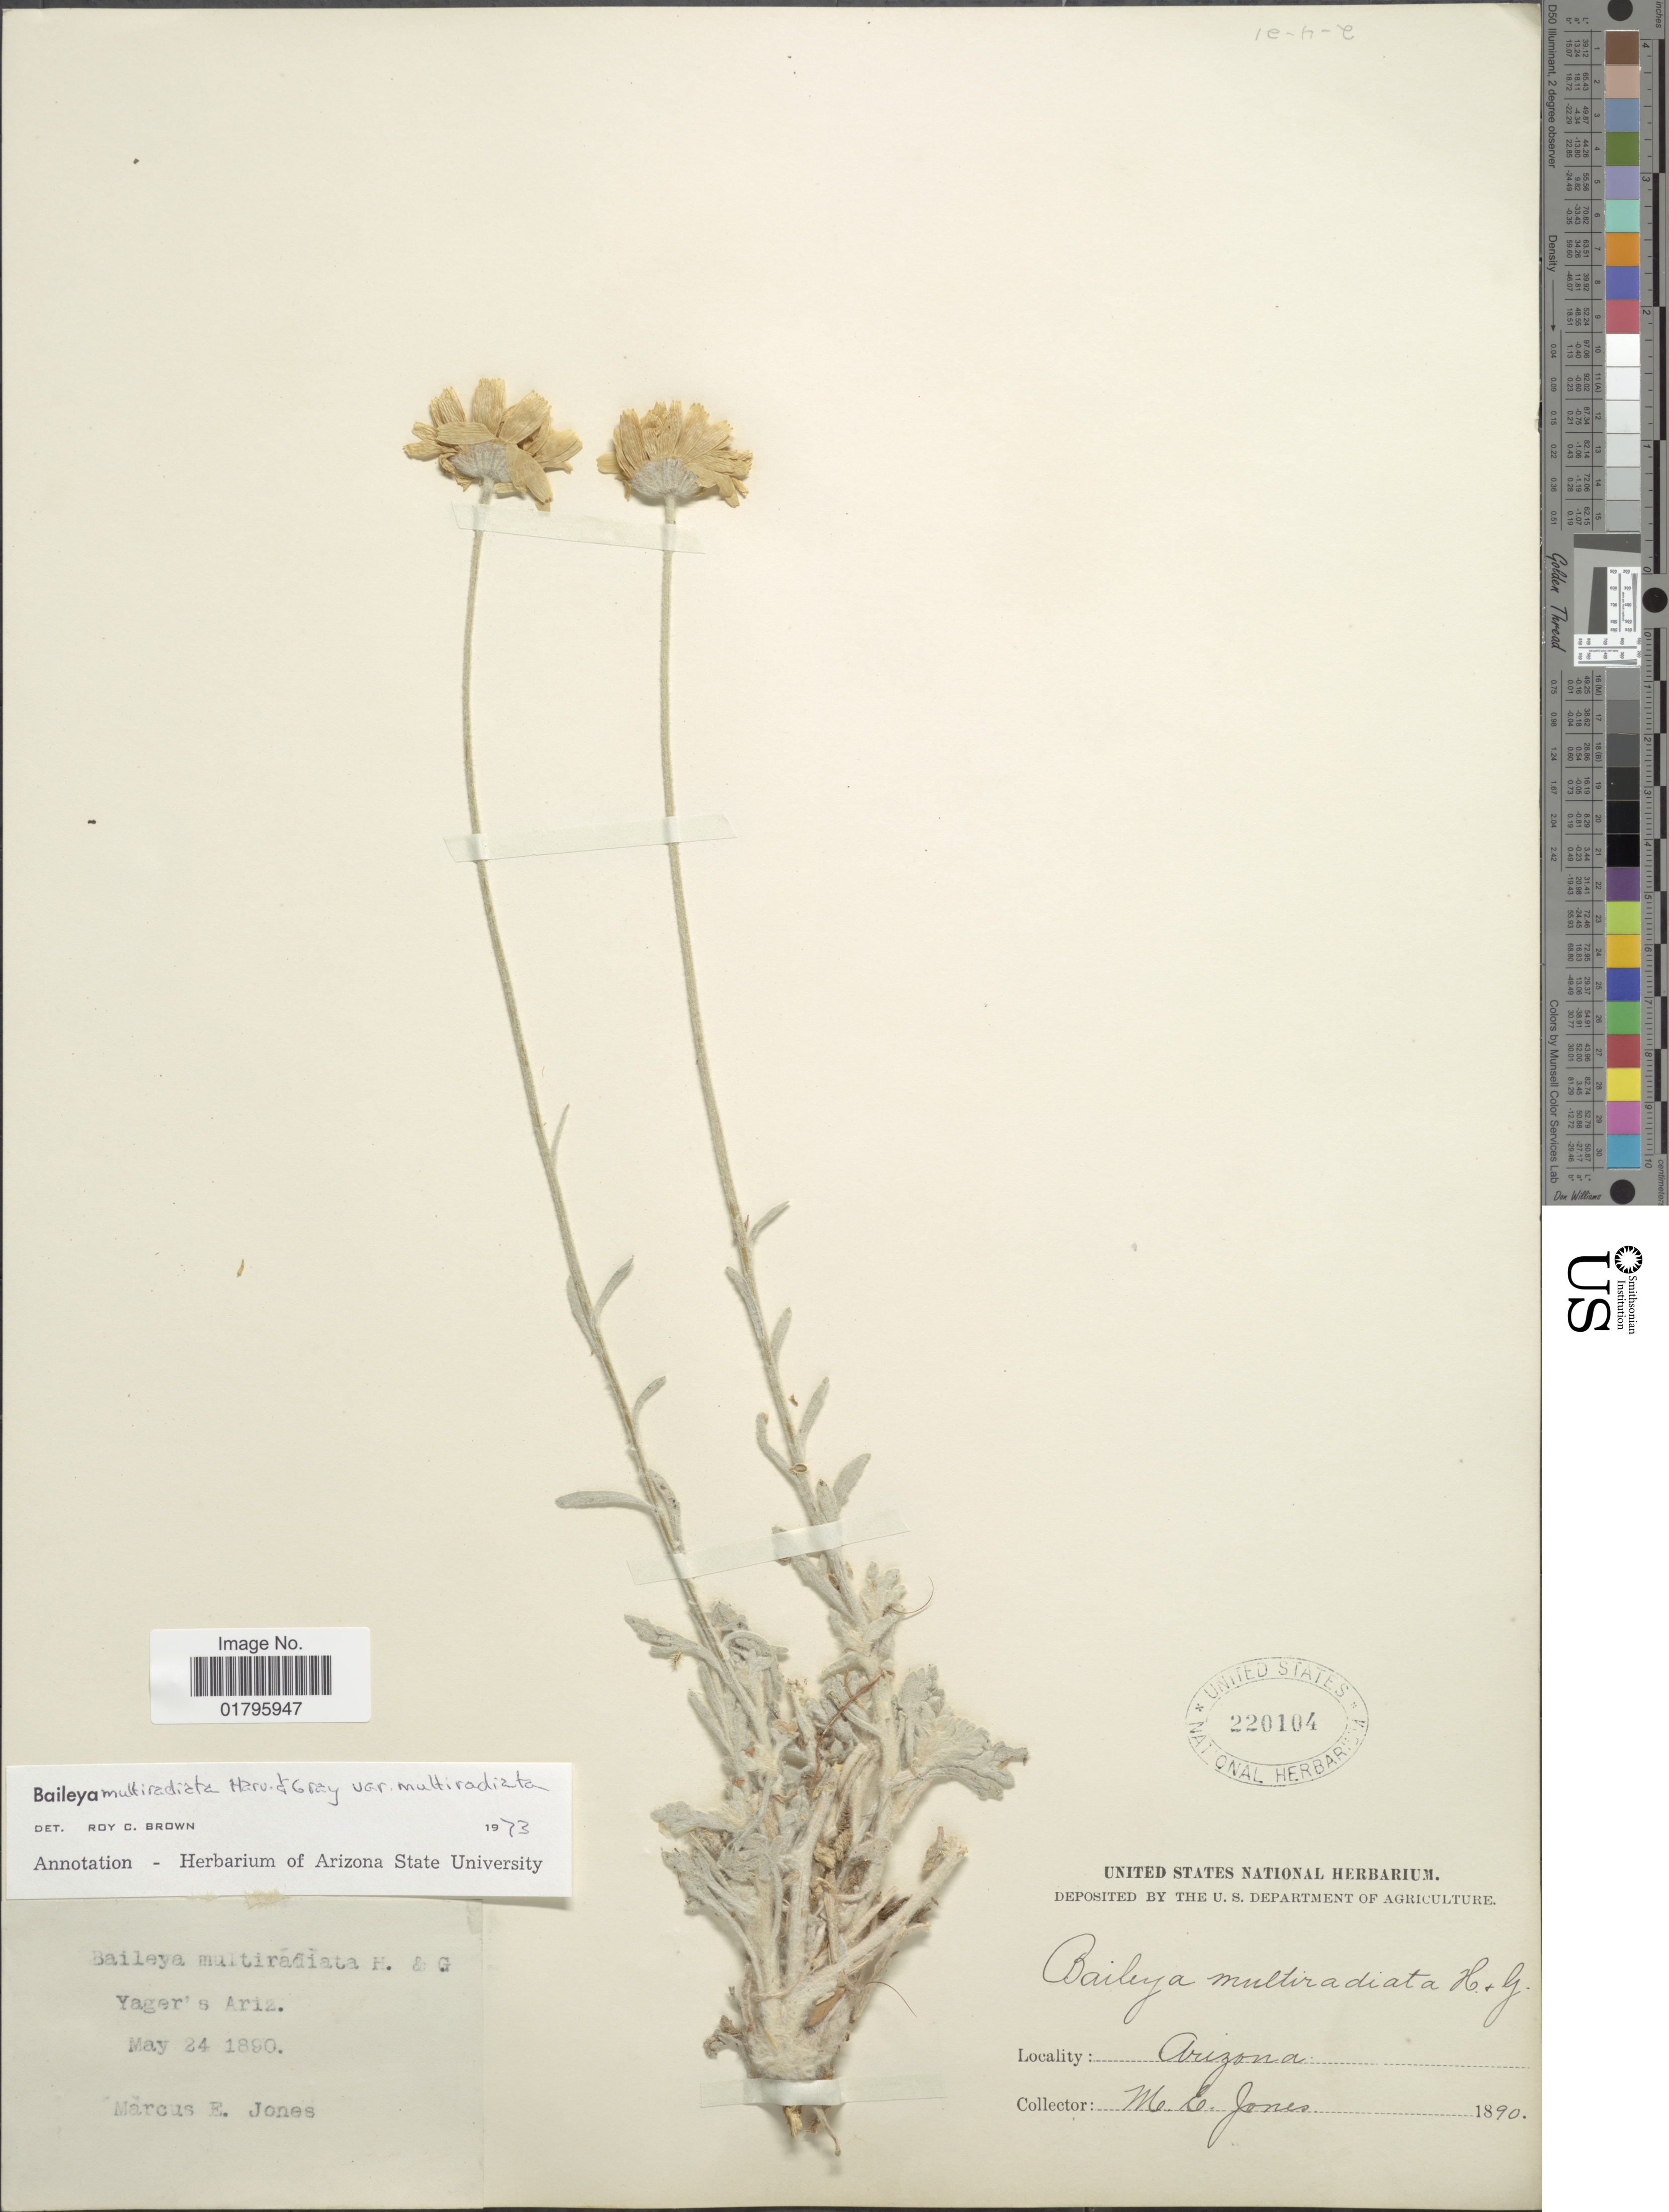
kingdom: Plantae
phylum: Tracheophyta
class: Magnoliopsida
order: Asterales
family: Asteraceae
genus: Baileya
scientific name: Baileya multiradiata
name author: Harv. & A. Gray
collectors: M. E. Jones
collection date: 1890-05-24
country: United States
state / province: Arizona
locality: Yager's Arizona.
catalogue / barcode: US 220104